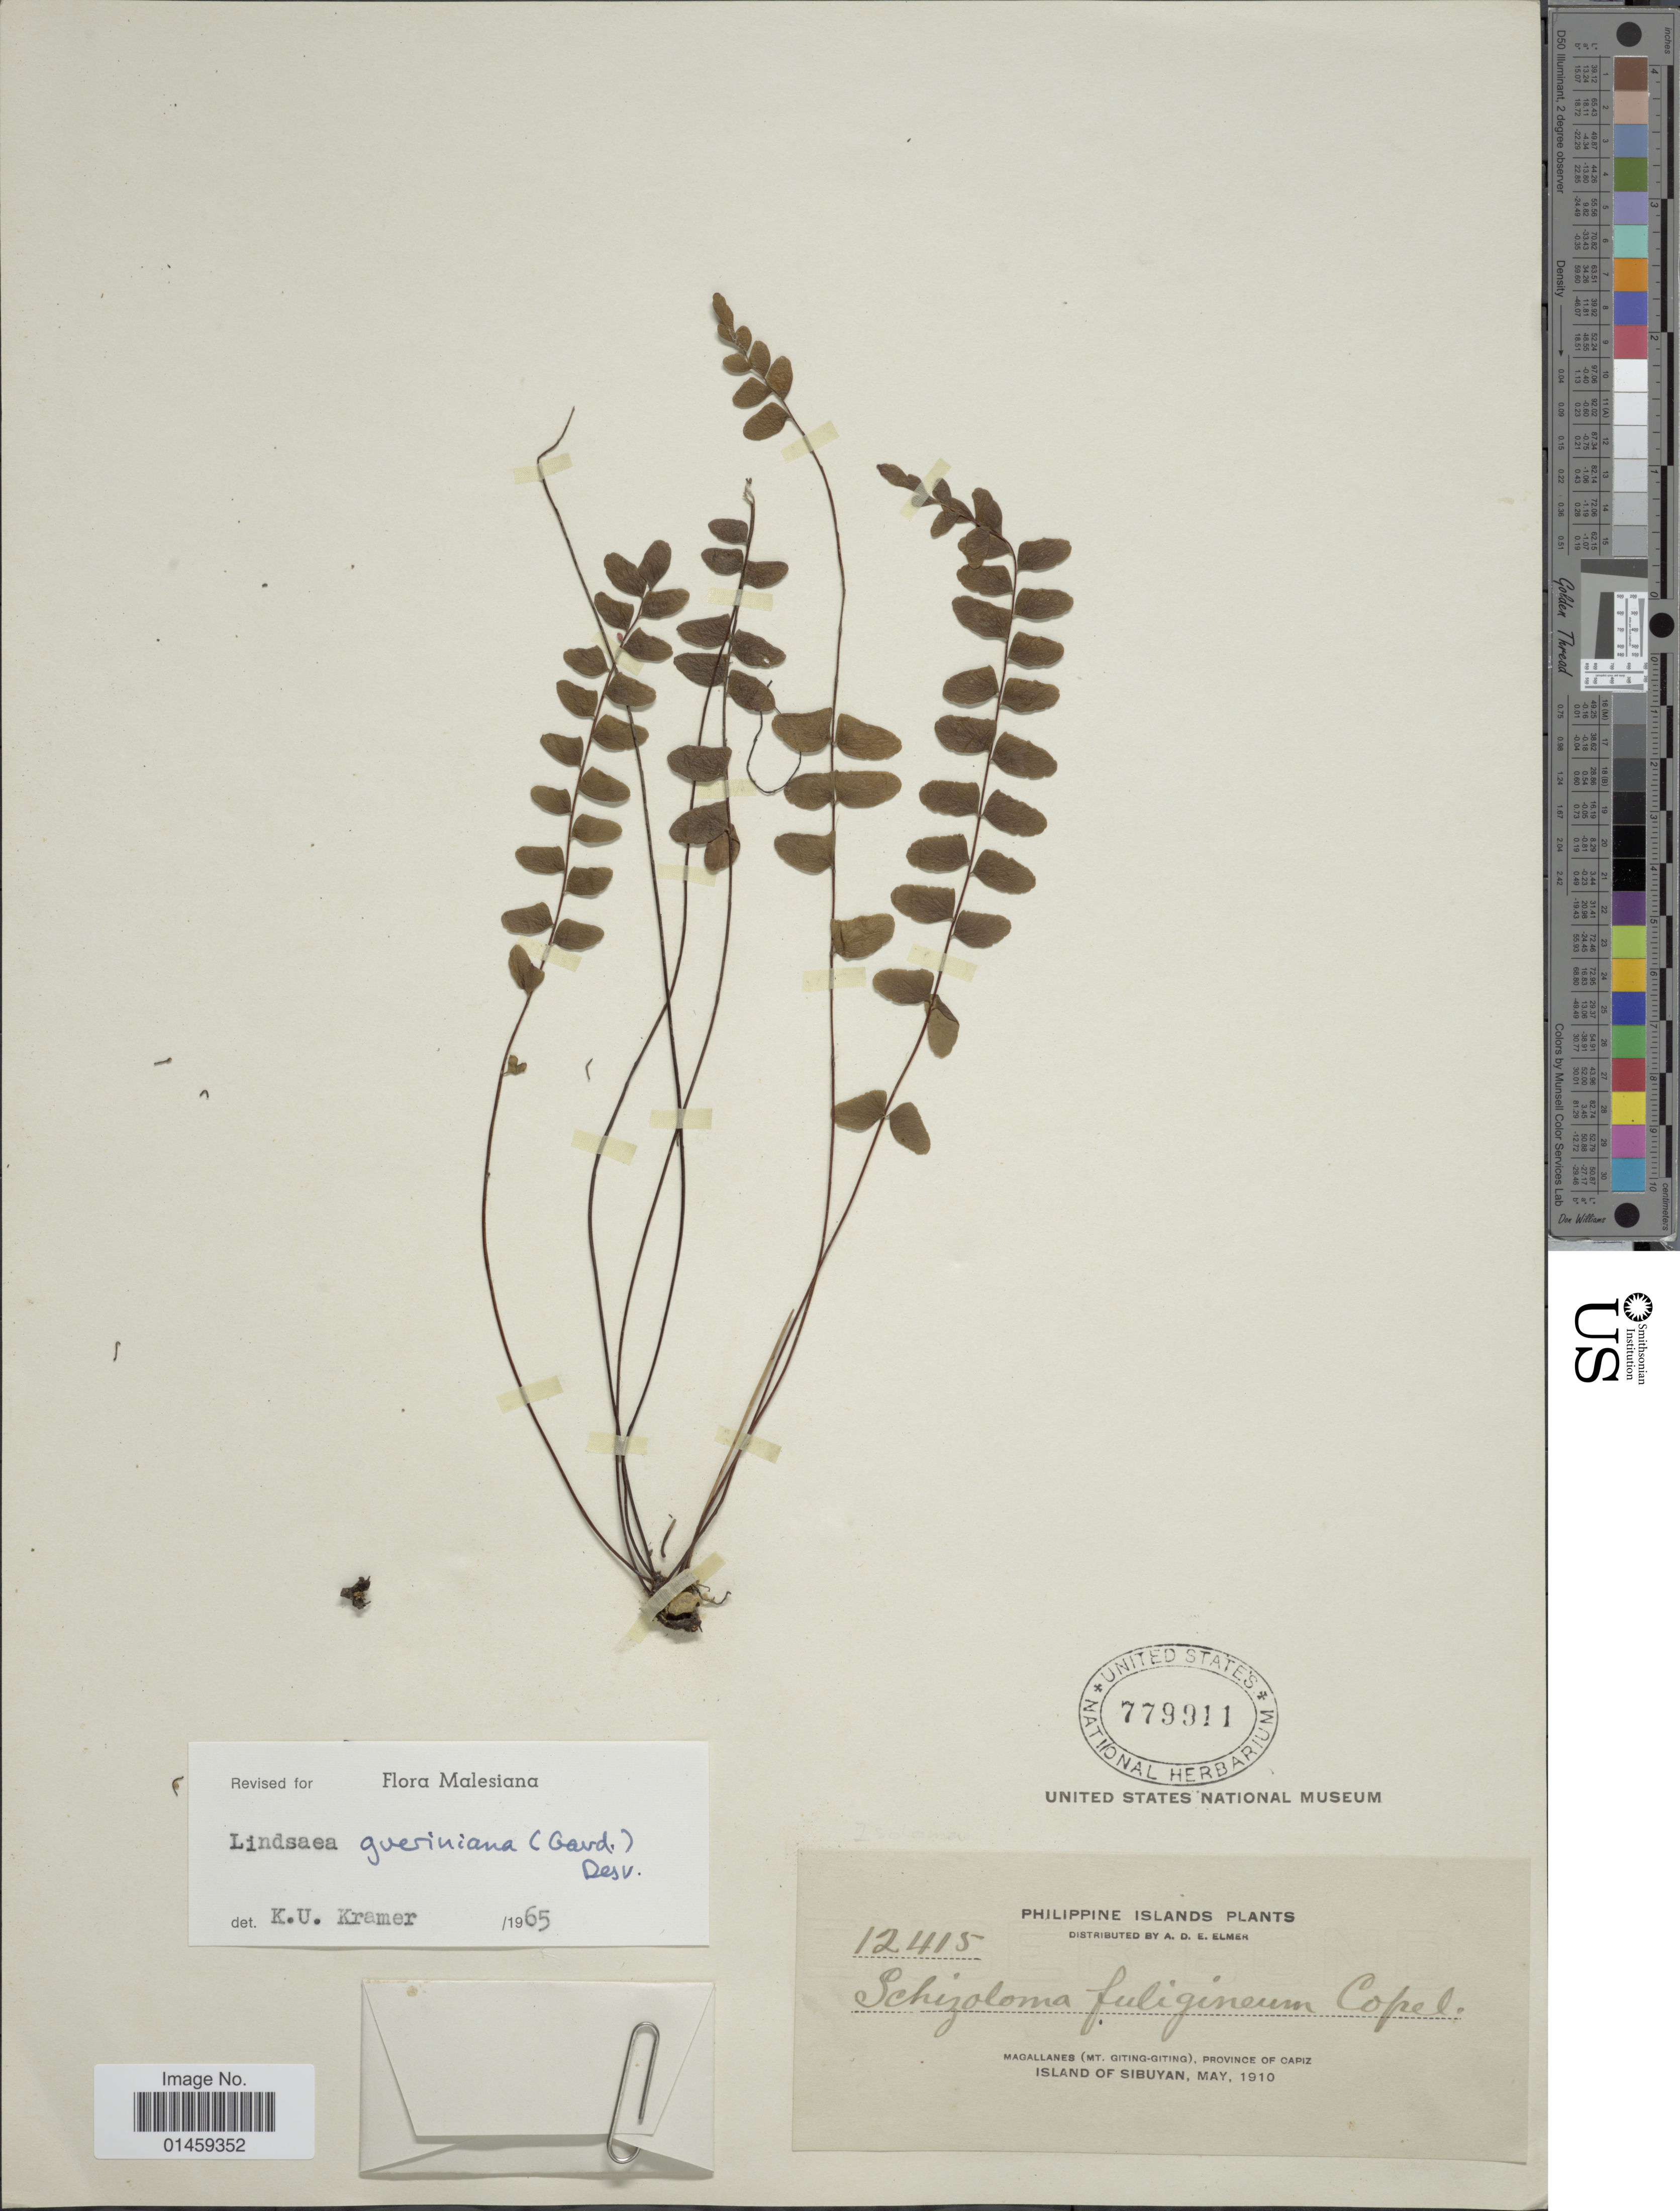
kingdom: Plantae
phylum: Tracheophyta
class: Polypodiopsida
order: Polypodiales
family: Lindsaeaceae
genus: Lindsaea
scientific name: Lindsaea gueriniana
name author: (Gaudich.) Desv.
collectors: A. D. E. Elmer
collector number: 12415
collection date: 1910-05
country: Philippines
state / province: Western Visayas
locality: Magallanes (Mt. Giting-Giting), Province of Capiz. Island of Sibuyan.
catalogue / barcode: US 779911